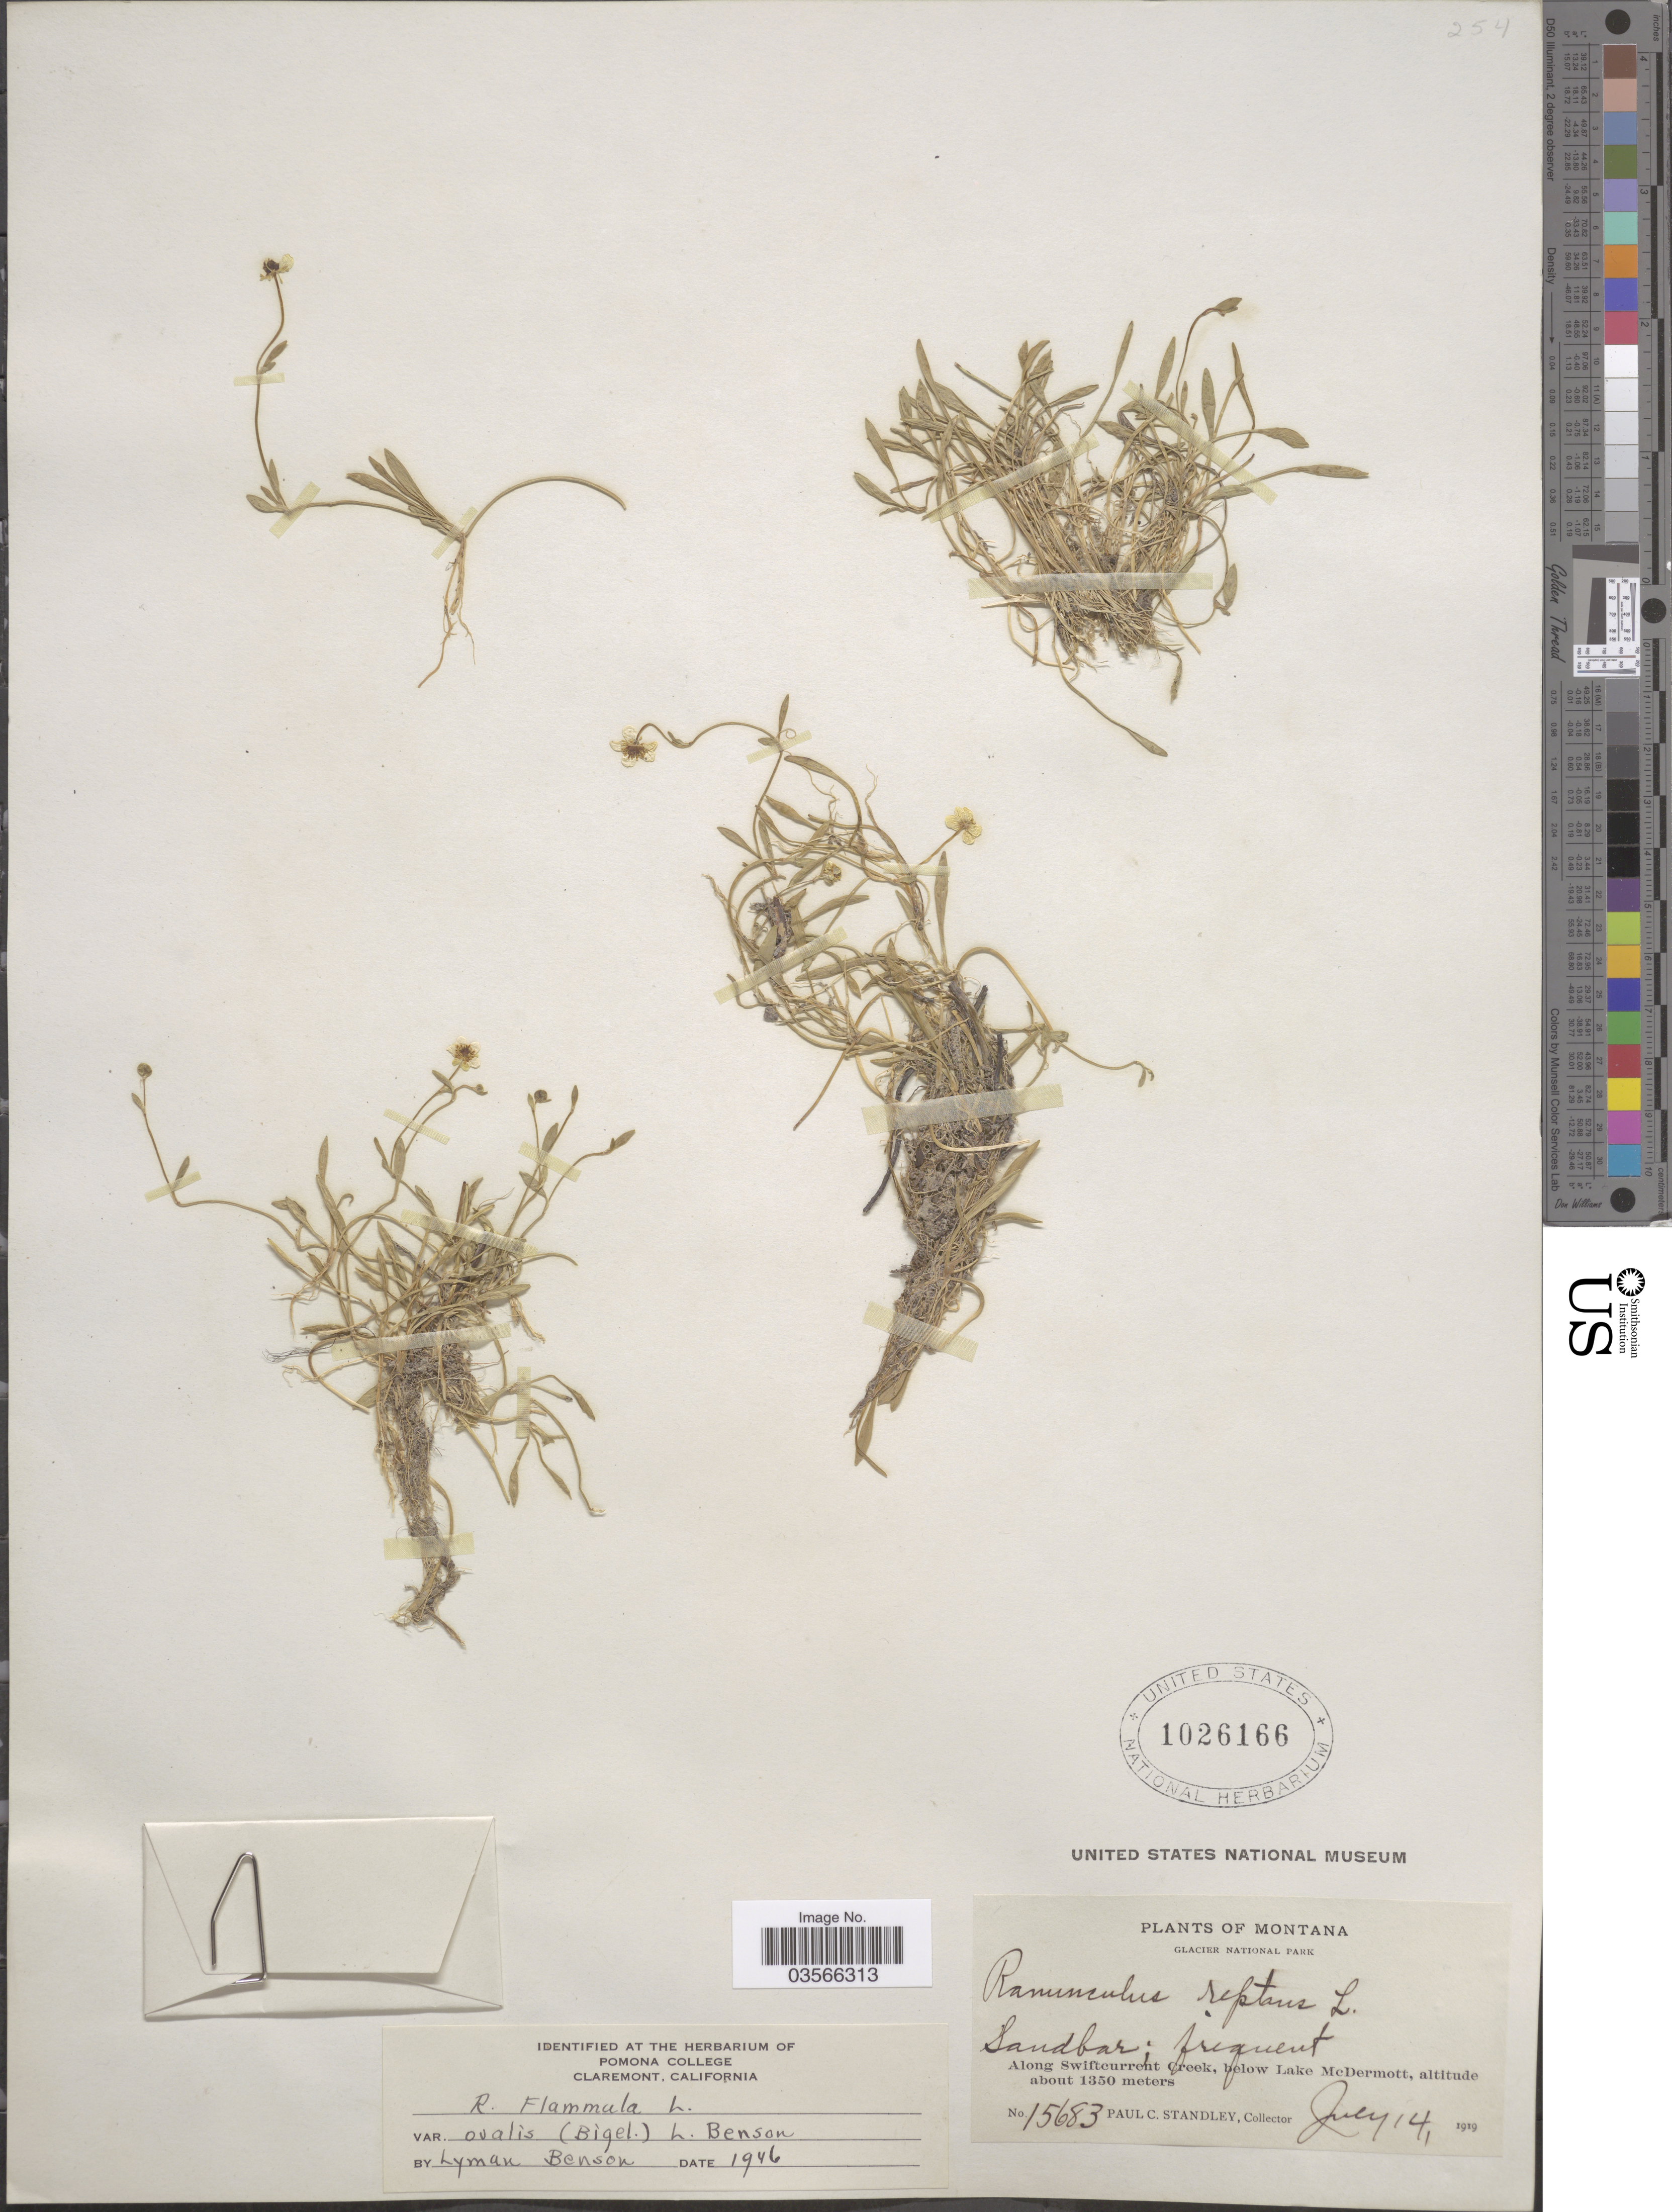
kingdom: Plantae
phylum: Tracheophyta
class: Magnoliopsida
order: Ranunculales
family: Ranunculaceae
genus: Ranunculus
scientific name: Ranunculus flammula var. ovalis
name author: (J.M. Bigelow) L.D. Benson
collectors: P. C. Standley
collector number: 15683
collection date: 1919-07-14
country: United States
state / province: Montana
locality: Glacier National Park. Along Swiftcurrent Creek, below Lake McDermott.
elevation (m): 1350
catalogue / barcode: US 1026166